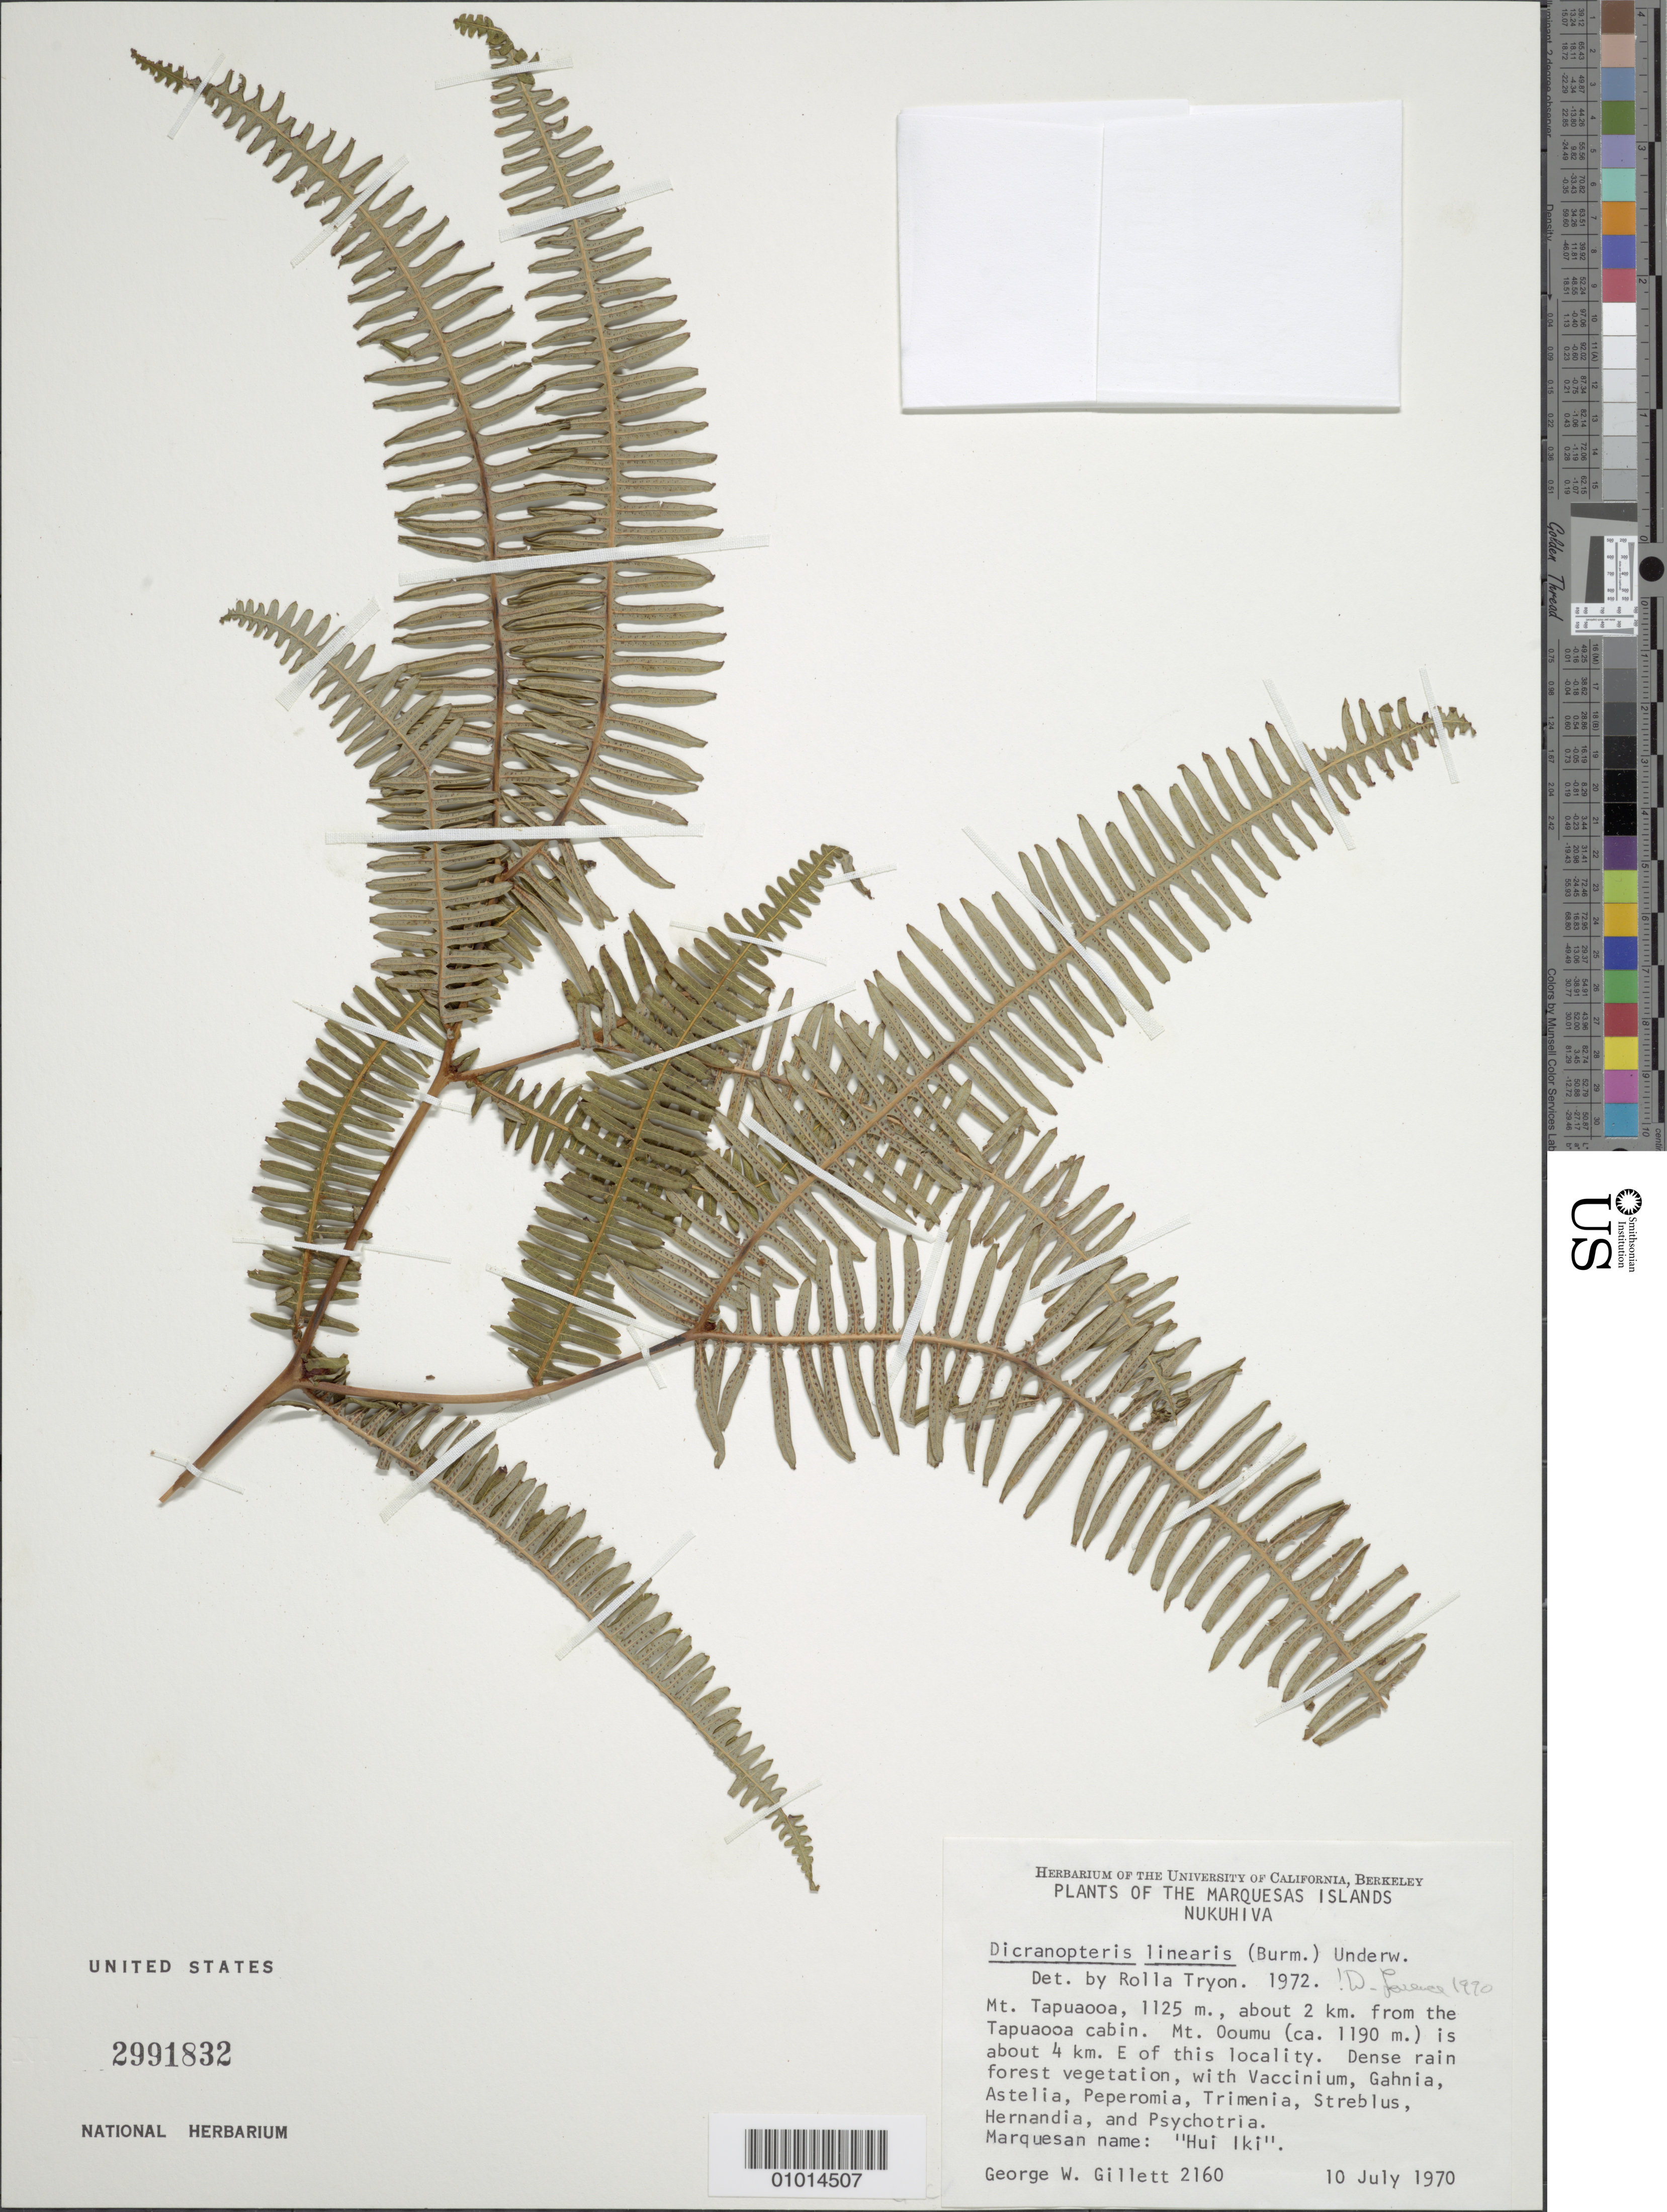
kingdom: Plantae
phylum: Tracheophyta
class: Polypodiopsida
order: Gleicheniales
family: Gleicheniaceae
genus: Dicranopteris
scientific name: Dicranopteris linearis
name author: (Burm. f.) Underw.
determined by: Lorence, David H., (PTBG), National Tropical Botanical Garden (UNITED STATES)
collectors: G. Gillett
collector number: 2160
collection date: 1970-07-10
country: French Polynesia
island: Nuku Hiva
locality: Mt. Tapuaooa, about 2 km from Tapuaooa cabin. Mt. Ooumu (ca. 1190 m.) is about 4 km E of this locality.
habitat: Dense rain forest vegetation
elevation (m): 1125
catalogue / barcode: US 2991832